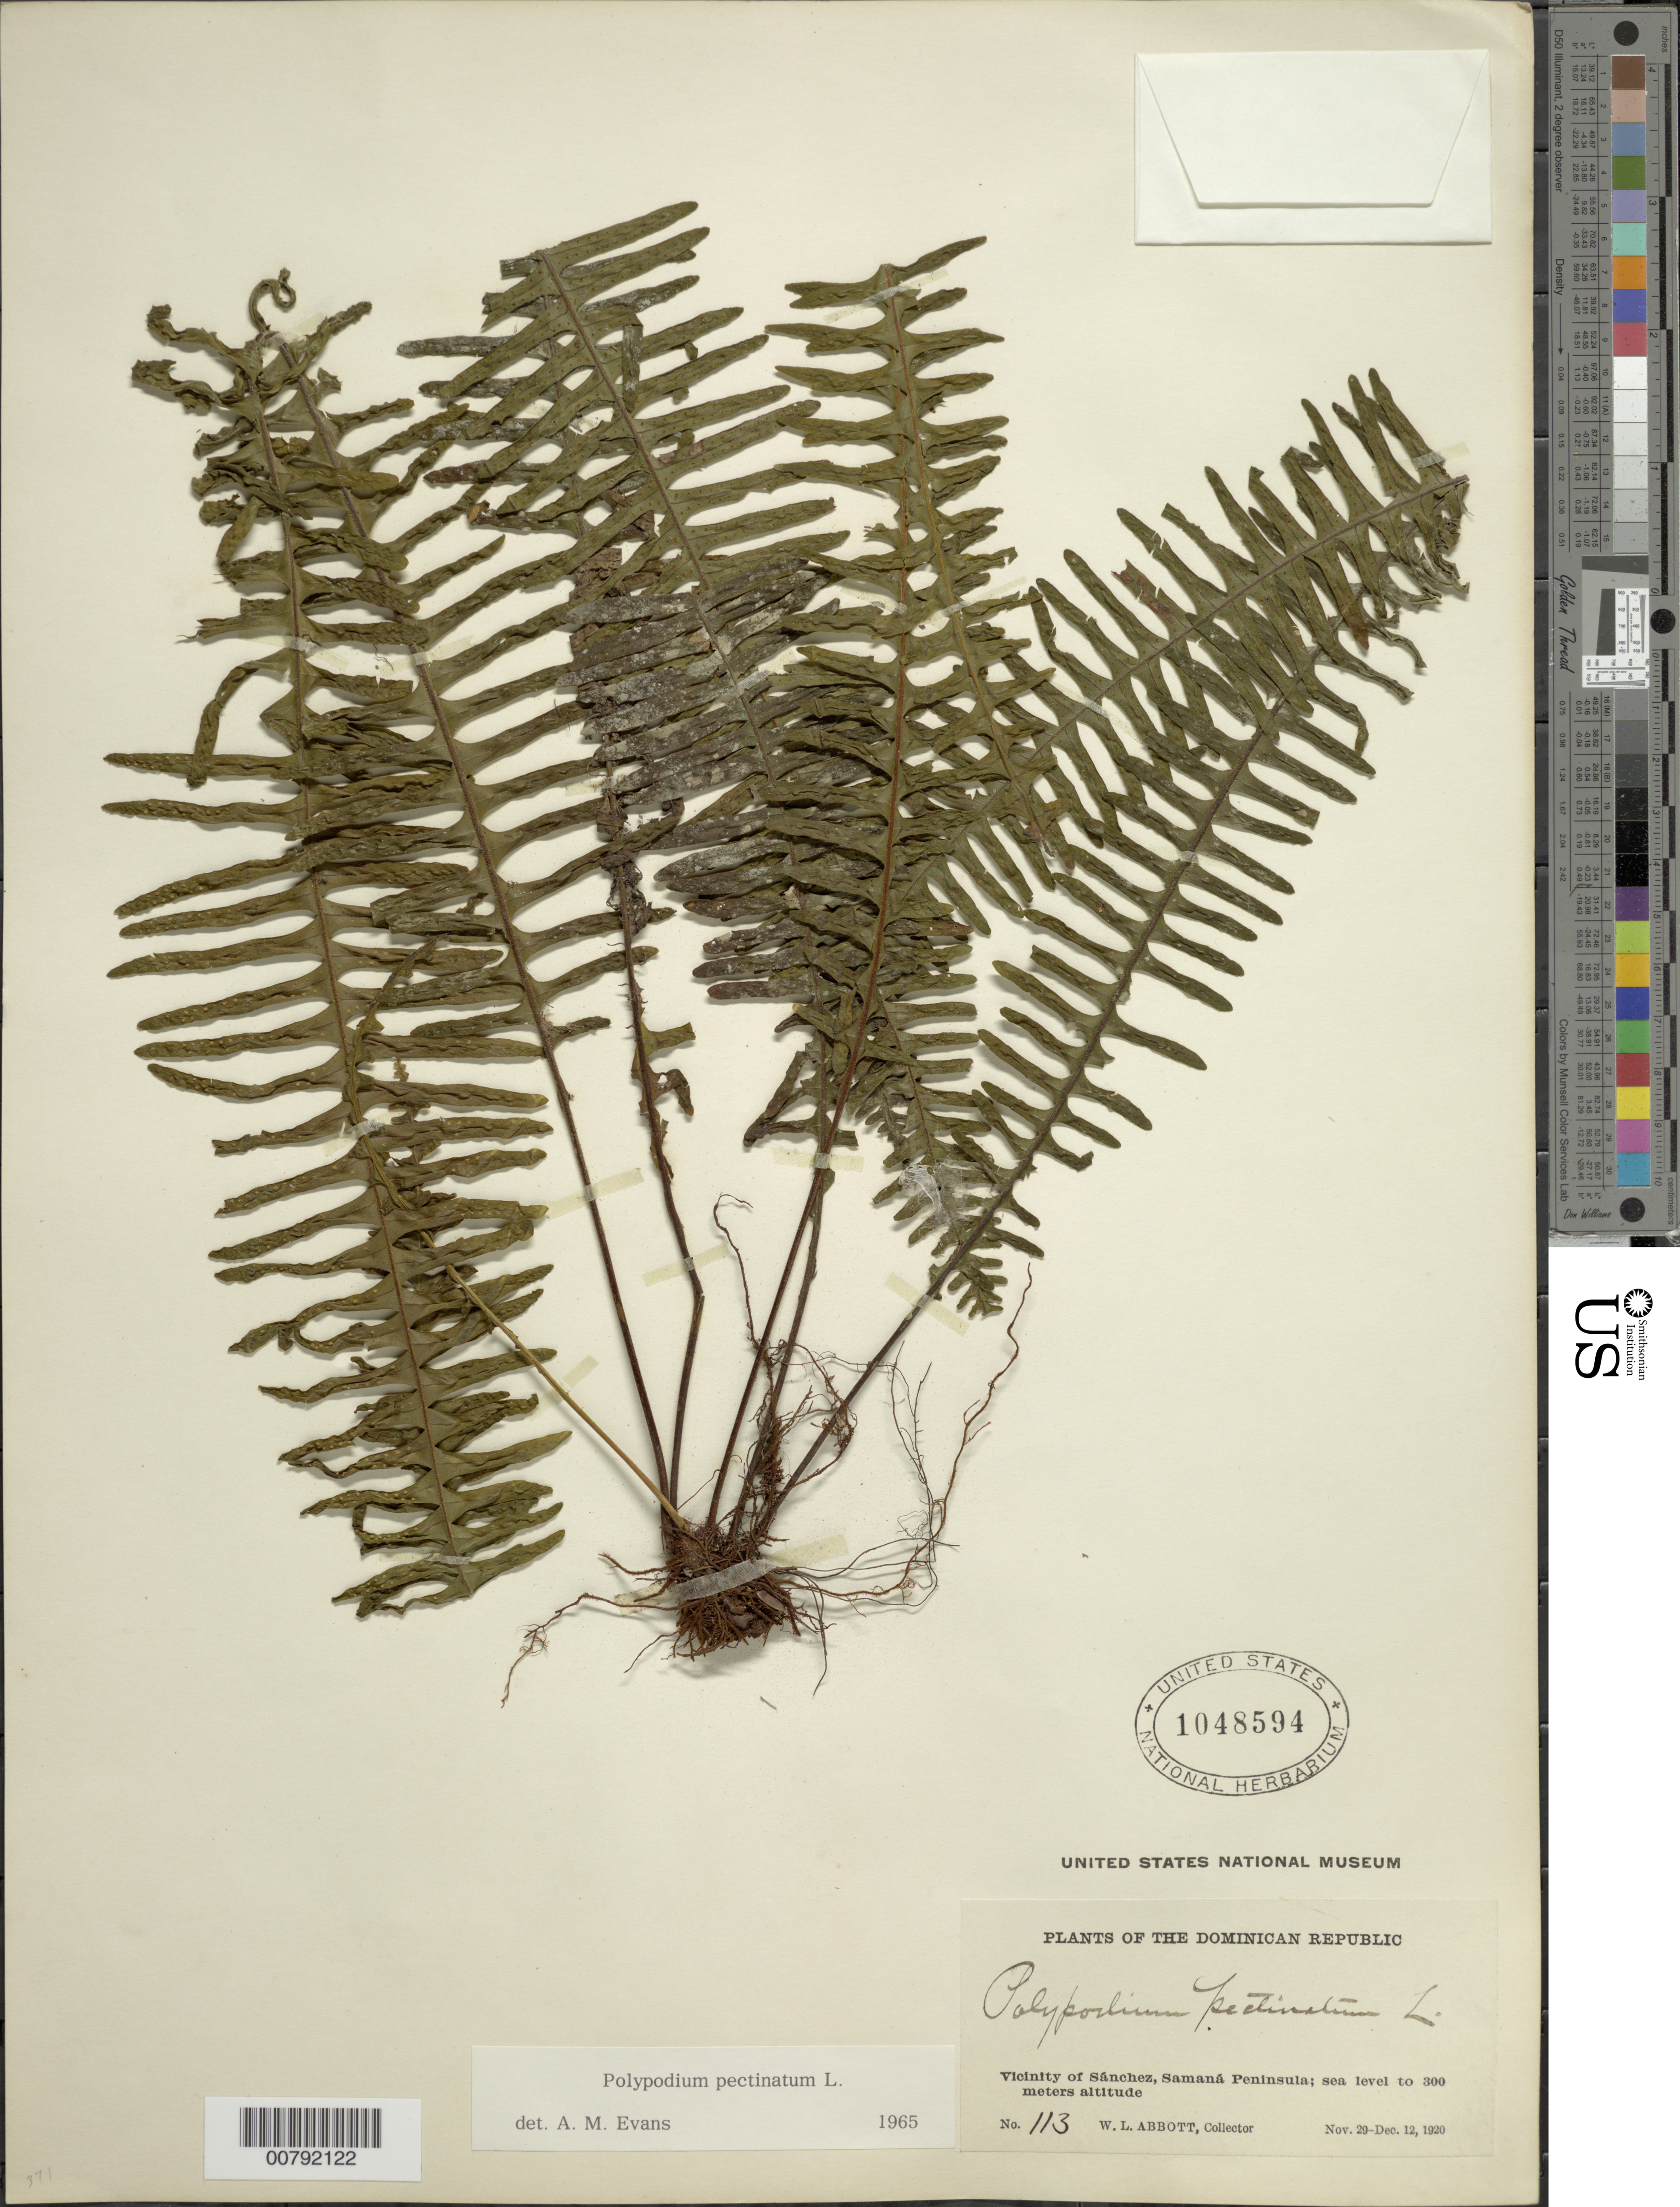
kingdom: Plantae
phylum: Tracheophyta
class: Polypodiopsida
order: Polypodiales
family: Polypodiaceae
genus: Pecluma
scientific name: Pecluma pectinata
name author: (L.) M.G. Price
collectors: W. L. Abbott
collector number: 113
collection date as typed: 29 Dec 1920 12 Dec 1920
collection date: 1920-12-12/1920-12-29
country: Dominican Republic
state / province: Samana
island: Hispaniola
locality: Sanchez, vicinity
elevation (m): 0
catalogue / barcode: US 1048594